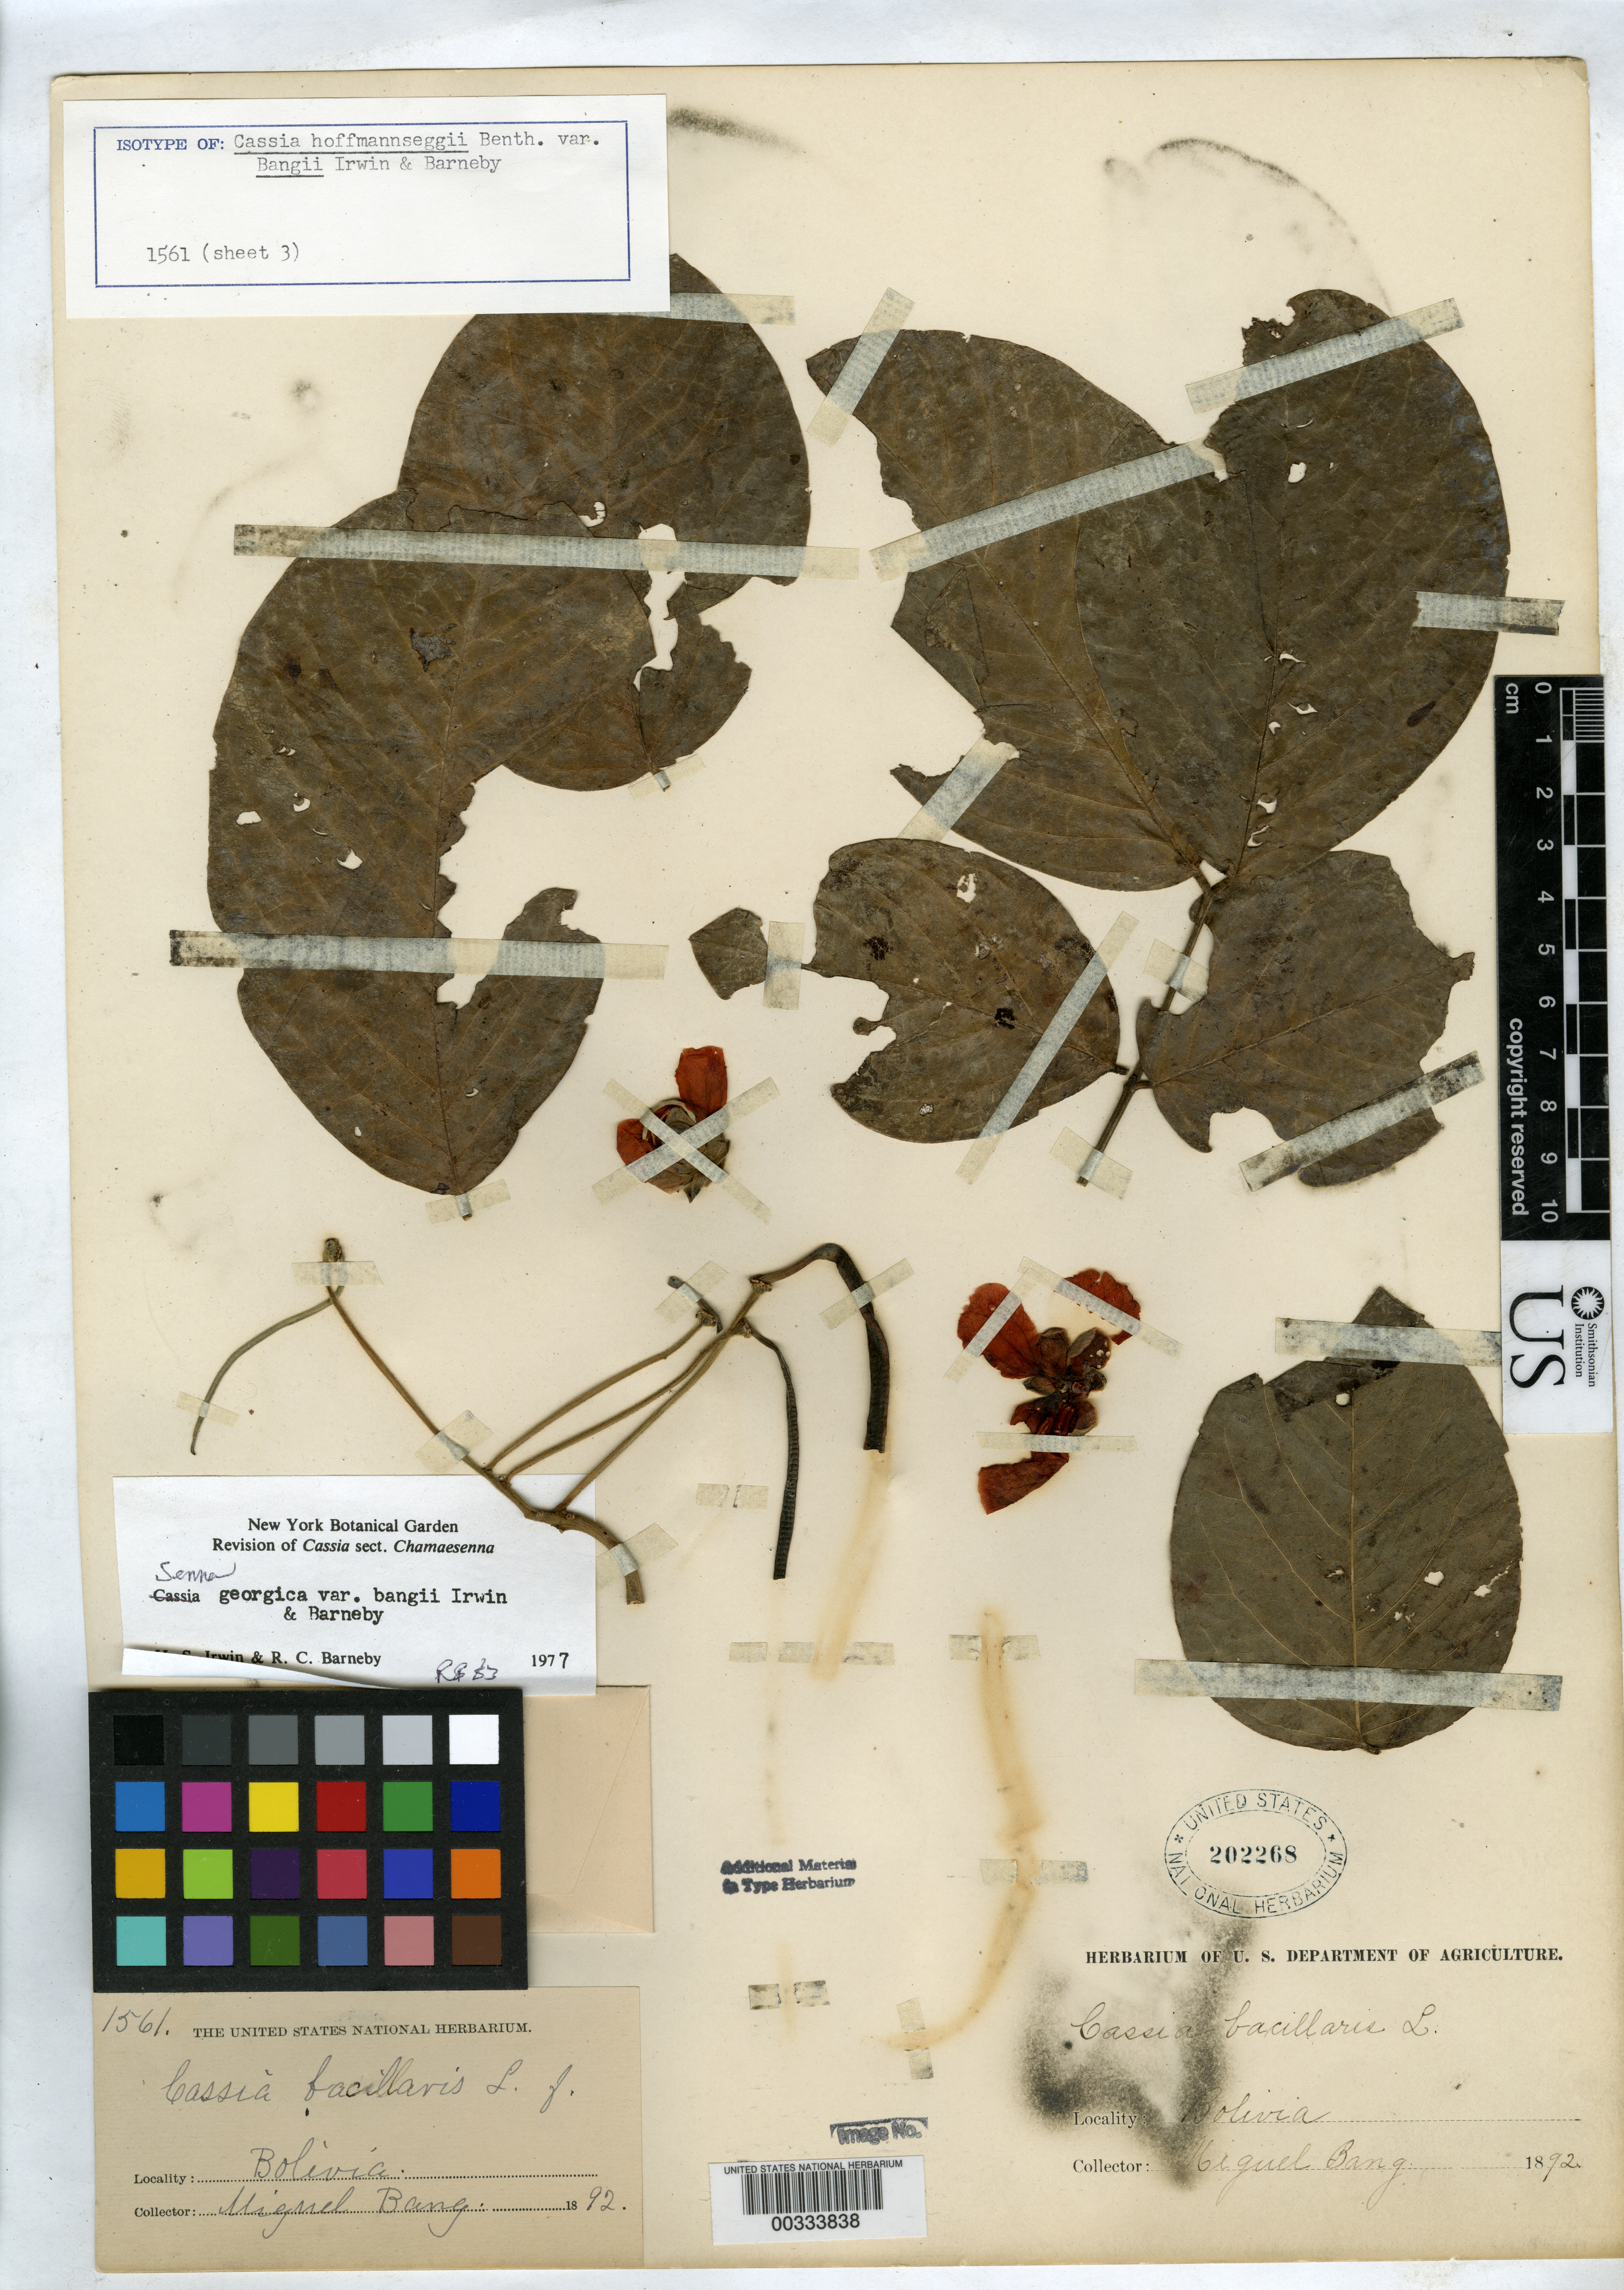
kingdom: Plantae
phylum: Tracheophyta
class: Magnoliopsida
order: Fabales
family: Fabaceae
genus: Senna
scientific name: Senna georgica var. bangii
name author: H.S. Irwin & Barneby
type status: Isotype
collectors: M. Bang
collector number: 1561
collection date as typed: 1892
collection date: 1892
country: Bolivia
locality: Mapiri.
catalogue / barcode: US 202268